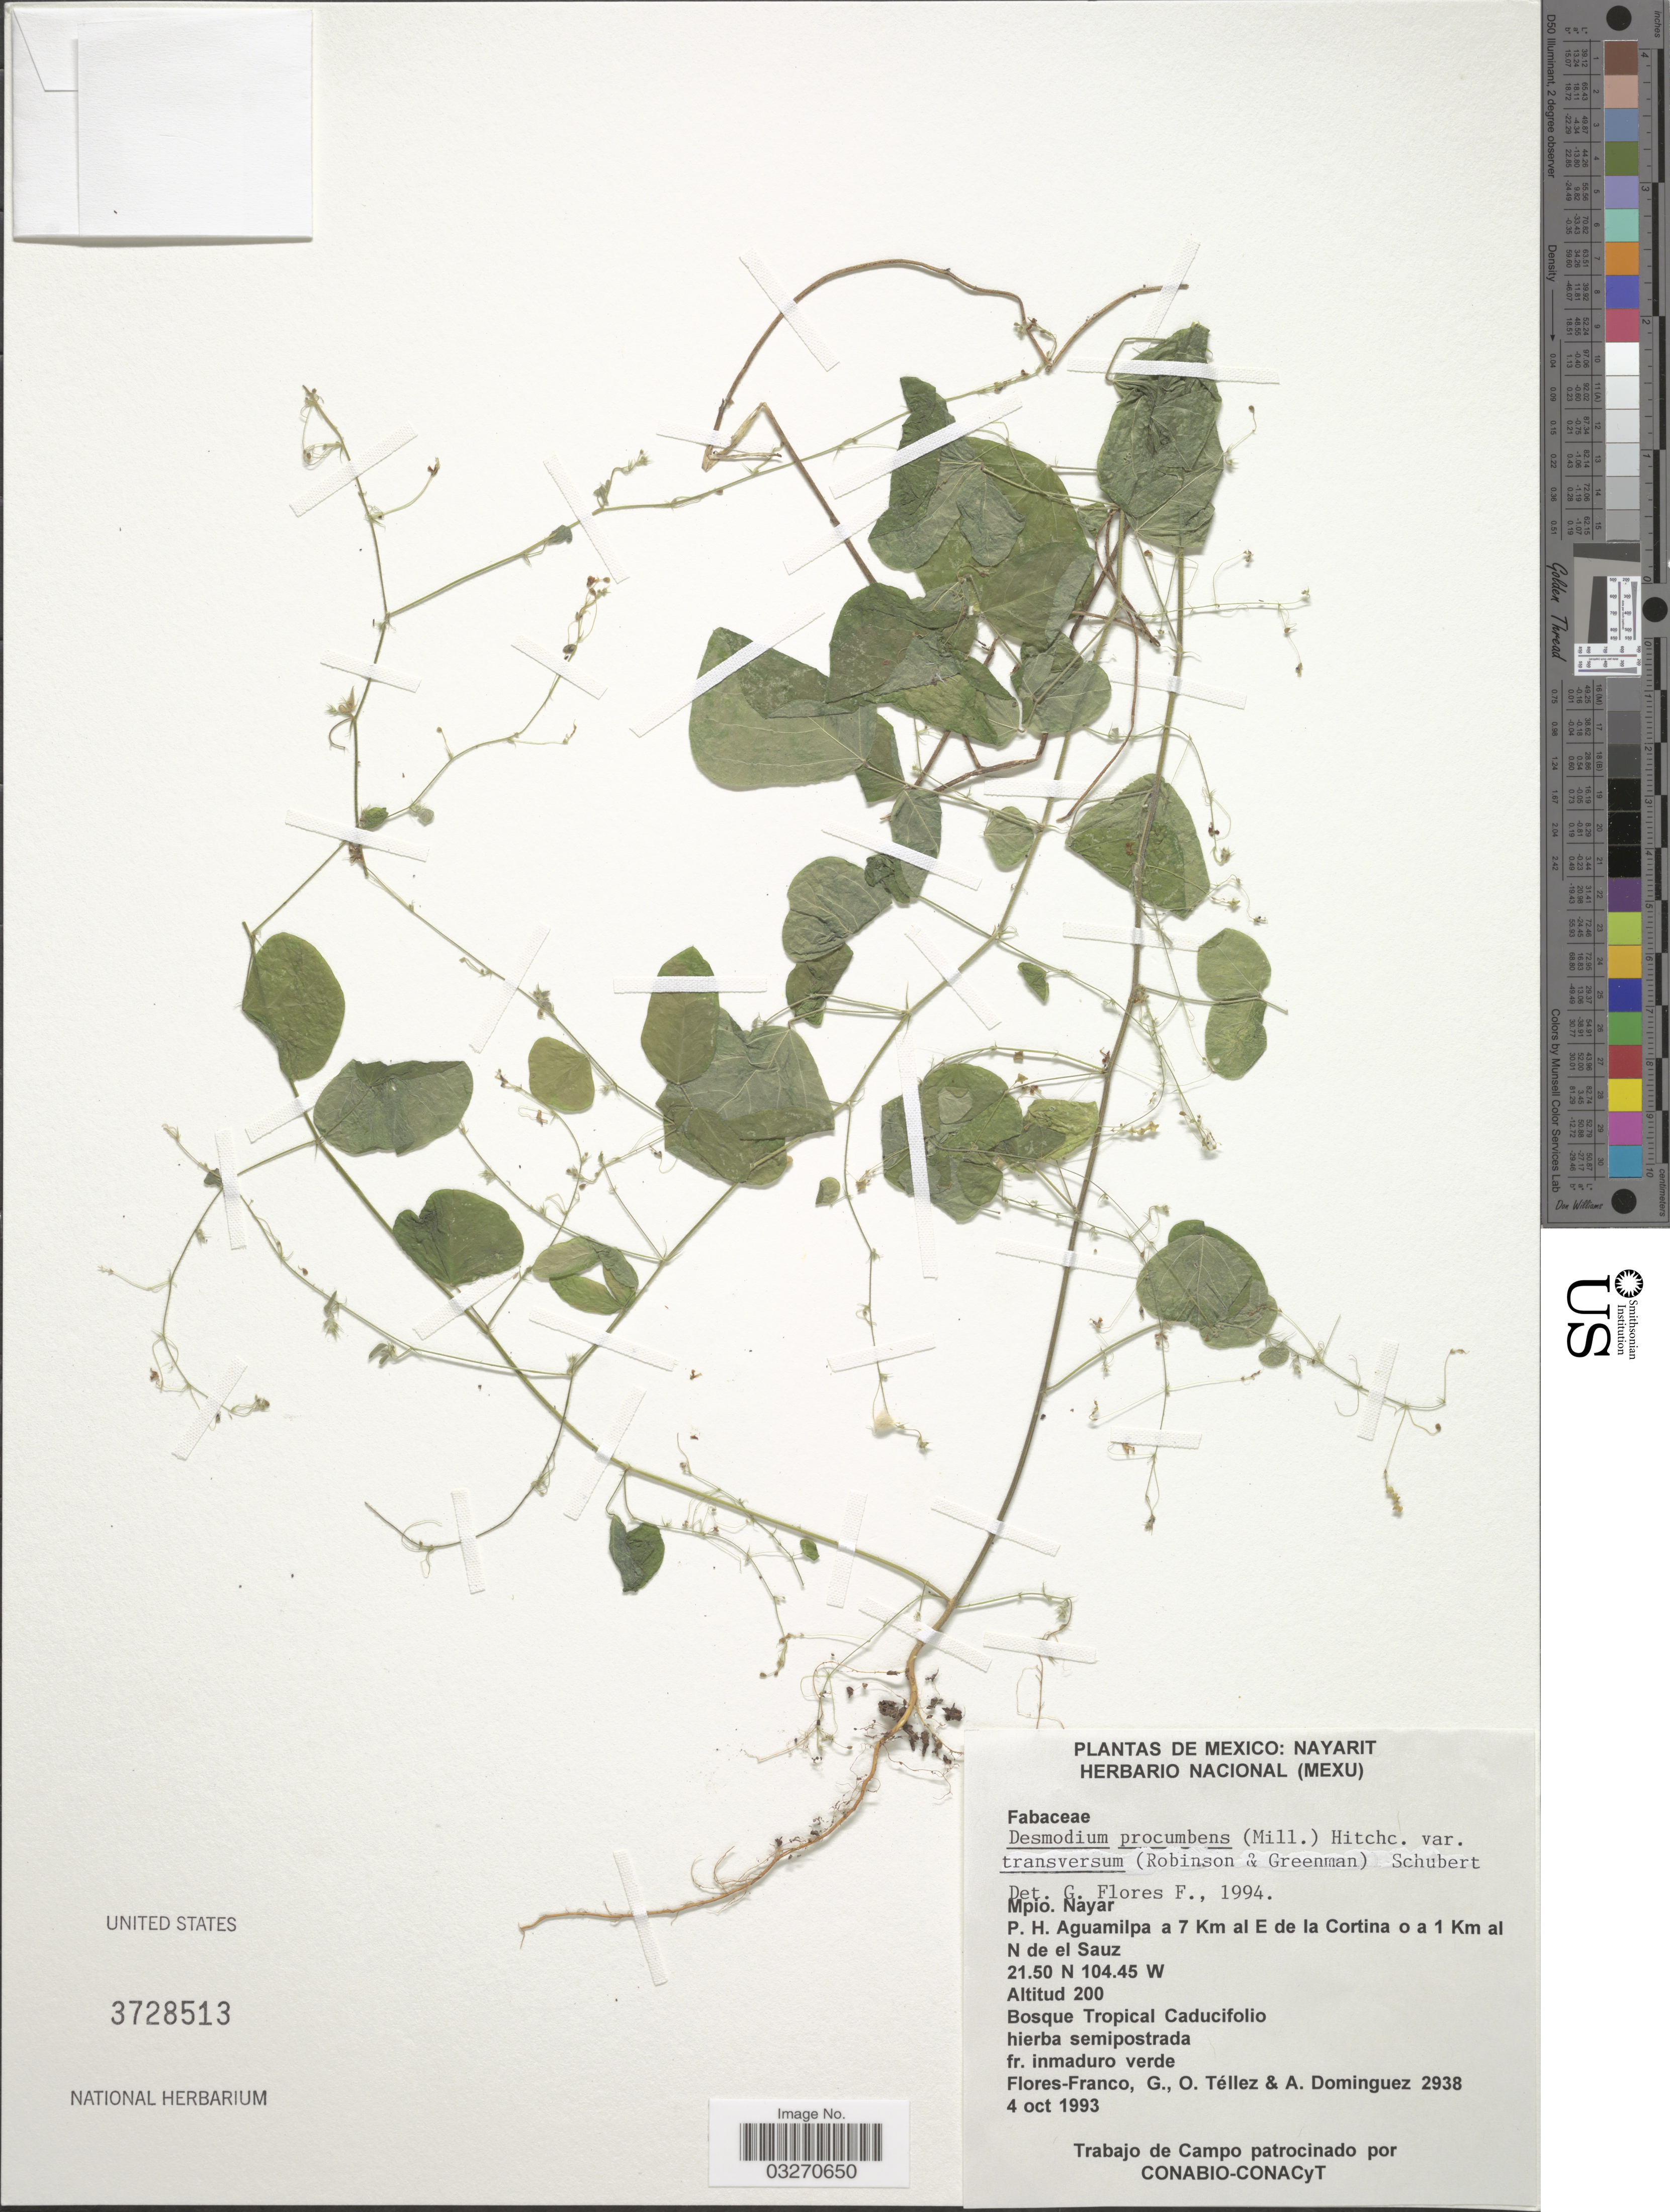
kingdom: Plantae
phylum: Tracheophyta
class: Magnoliopsida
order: Fabales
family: Fabaceae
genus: Desmodium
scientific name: Desmodium procumbens var. transversum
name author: (B.L. Rob. & Greenm.) B.G. Schub.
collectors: G. Flores F., O. Tellez & A. Dominguez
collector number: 2938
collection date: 1993-10-04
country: Mexico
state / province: Nayarit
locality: Mpio. Nayar. P.H. Aguamilpa a 7 Km al E de la Cortina o a 1 Km al N de el Sauz.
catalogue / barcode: US 3728513